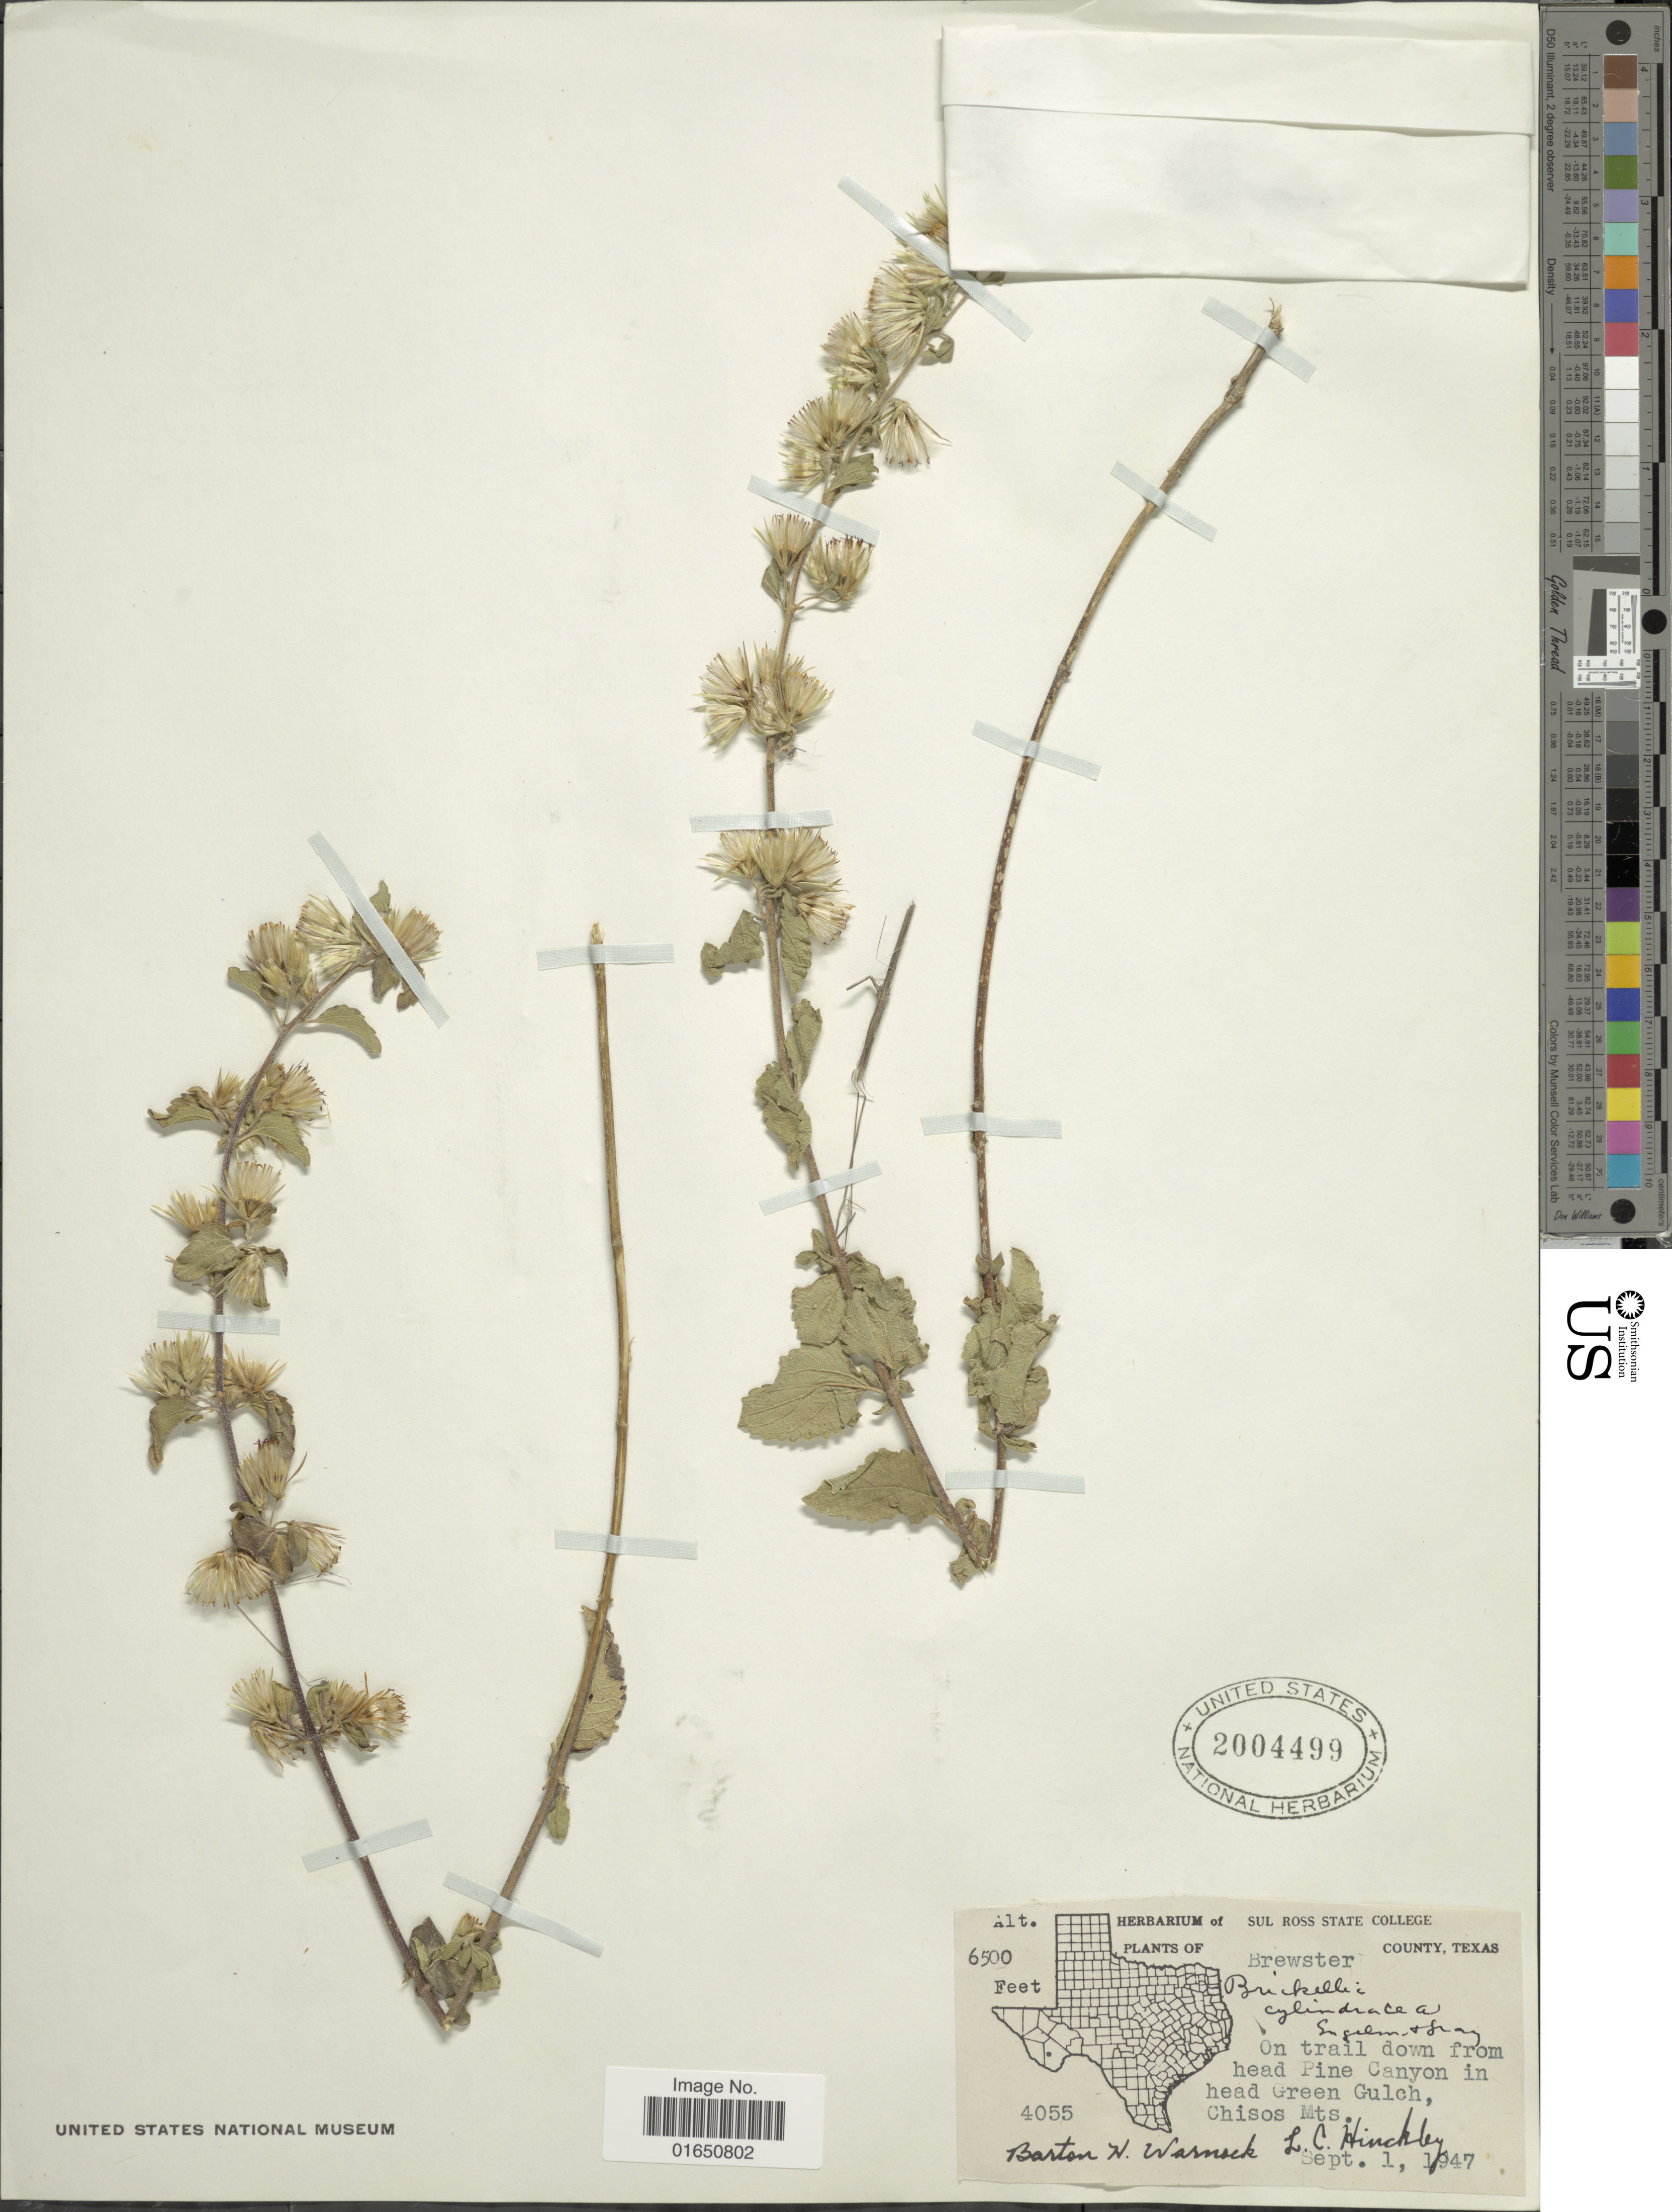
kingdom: Plantae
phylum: Tracheophyta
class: Magnoliopsida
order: Asterales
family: Asteraceae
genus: Brickellia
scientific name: Brickellia cylindracea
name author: A. Gray & Engelm. in A. Gray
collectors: B. H. Warnock & L. Hinkley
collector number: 4055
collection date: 1947-09-01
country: United States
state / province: Texas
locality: Brewster. On trail down from head Pine Canyon in head Green Gulch, Chisos Mts.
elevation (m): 1981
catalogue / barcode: US 2004499